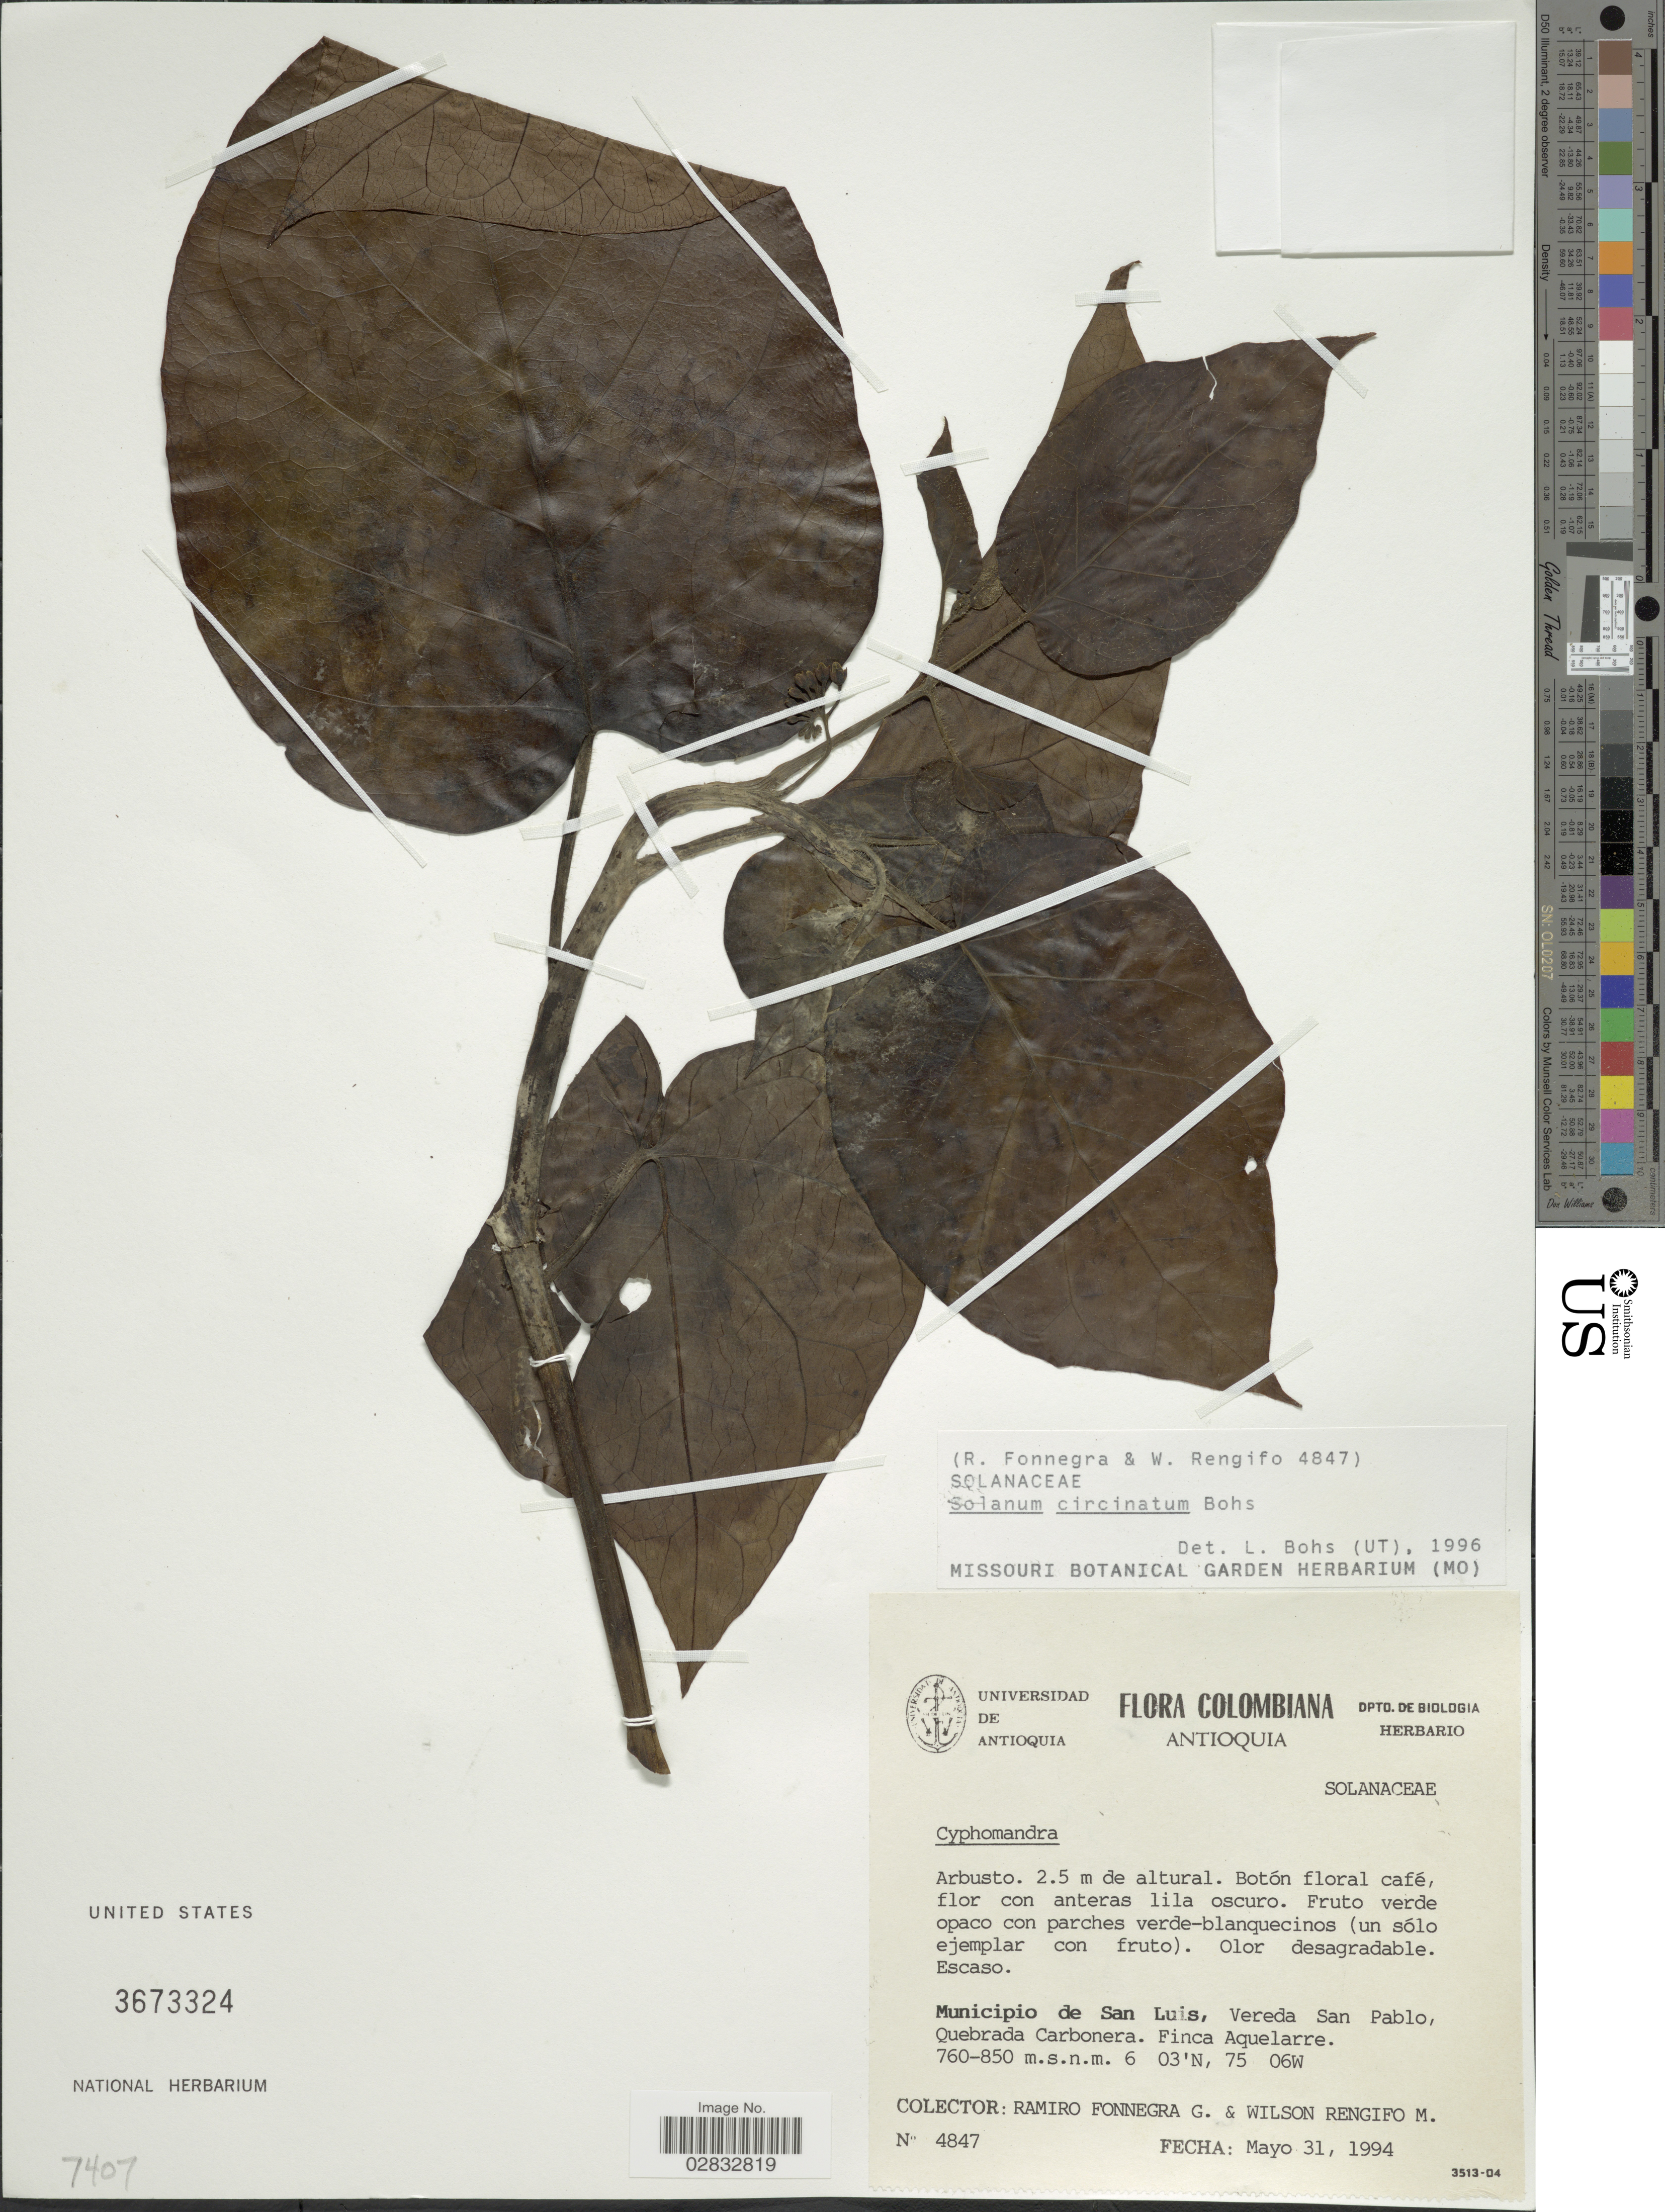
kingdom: Plantae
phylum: Tracheophyta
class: Magnoliopsida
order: Solanales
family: Solanaceae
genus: Solanum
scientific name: Solanum circinatum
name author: Bohs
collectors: R. Fonnegra G. & W. Rengifo M.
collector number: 4847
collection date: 1994-05-31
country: Colombia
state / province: Antioquia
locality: Municipio de San Luis, Vereda San Pablo, Quebrada Carbonera. Finca Aquelarre.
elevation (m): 760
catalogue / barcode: US 3673324